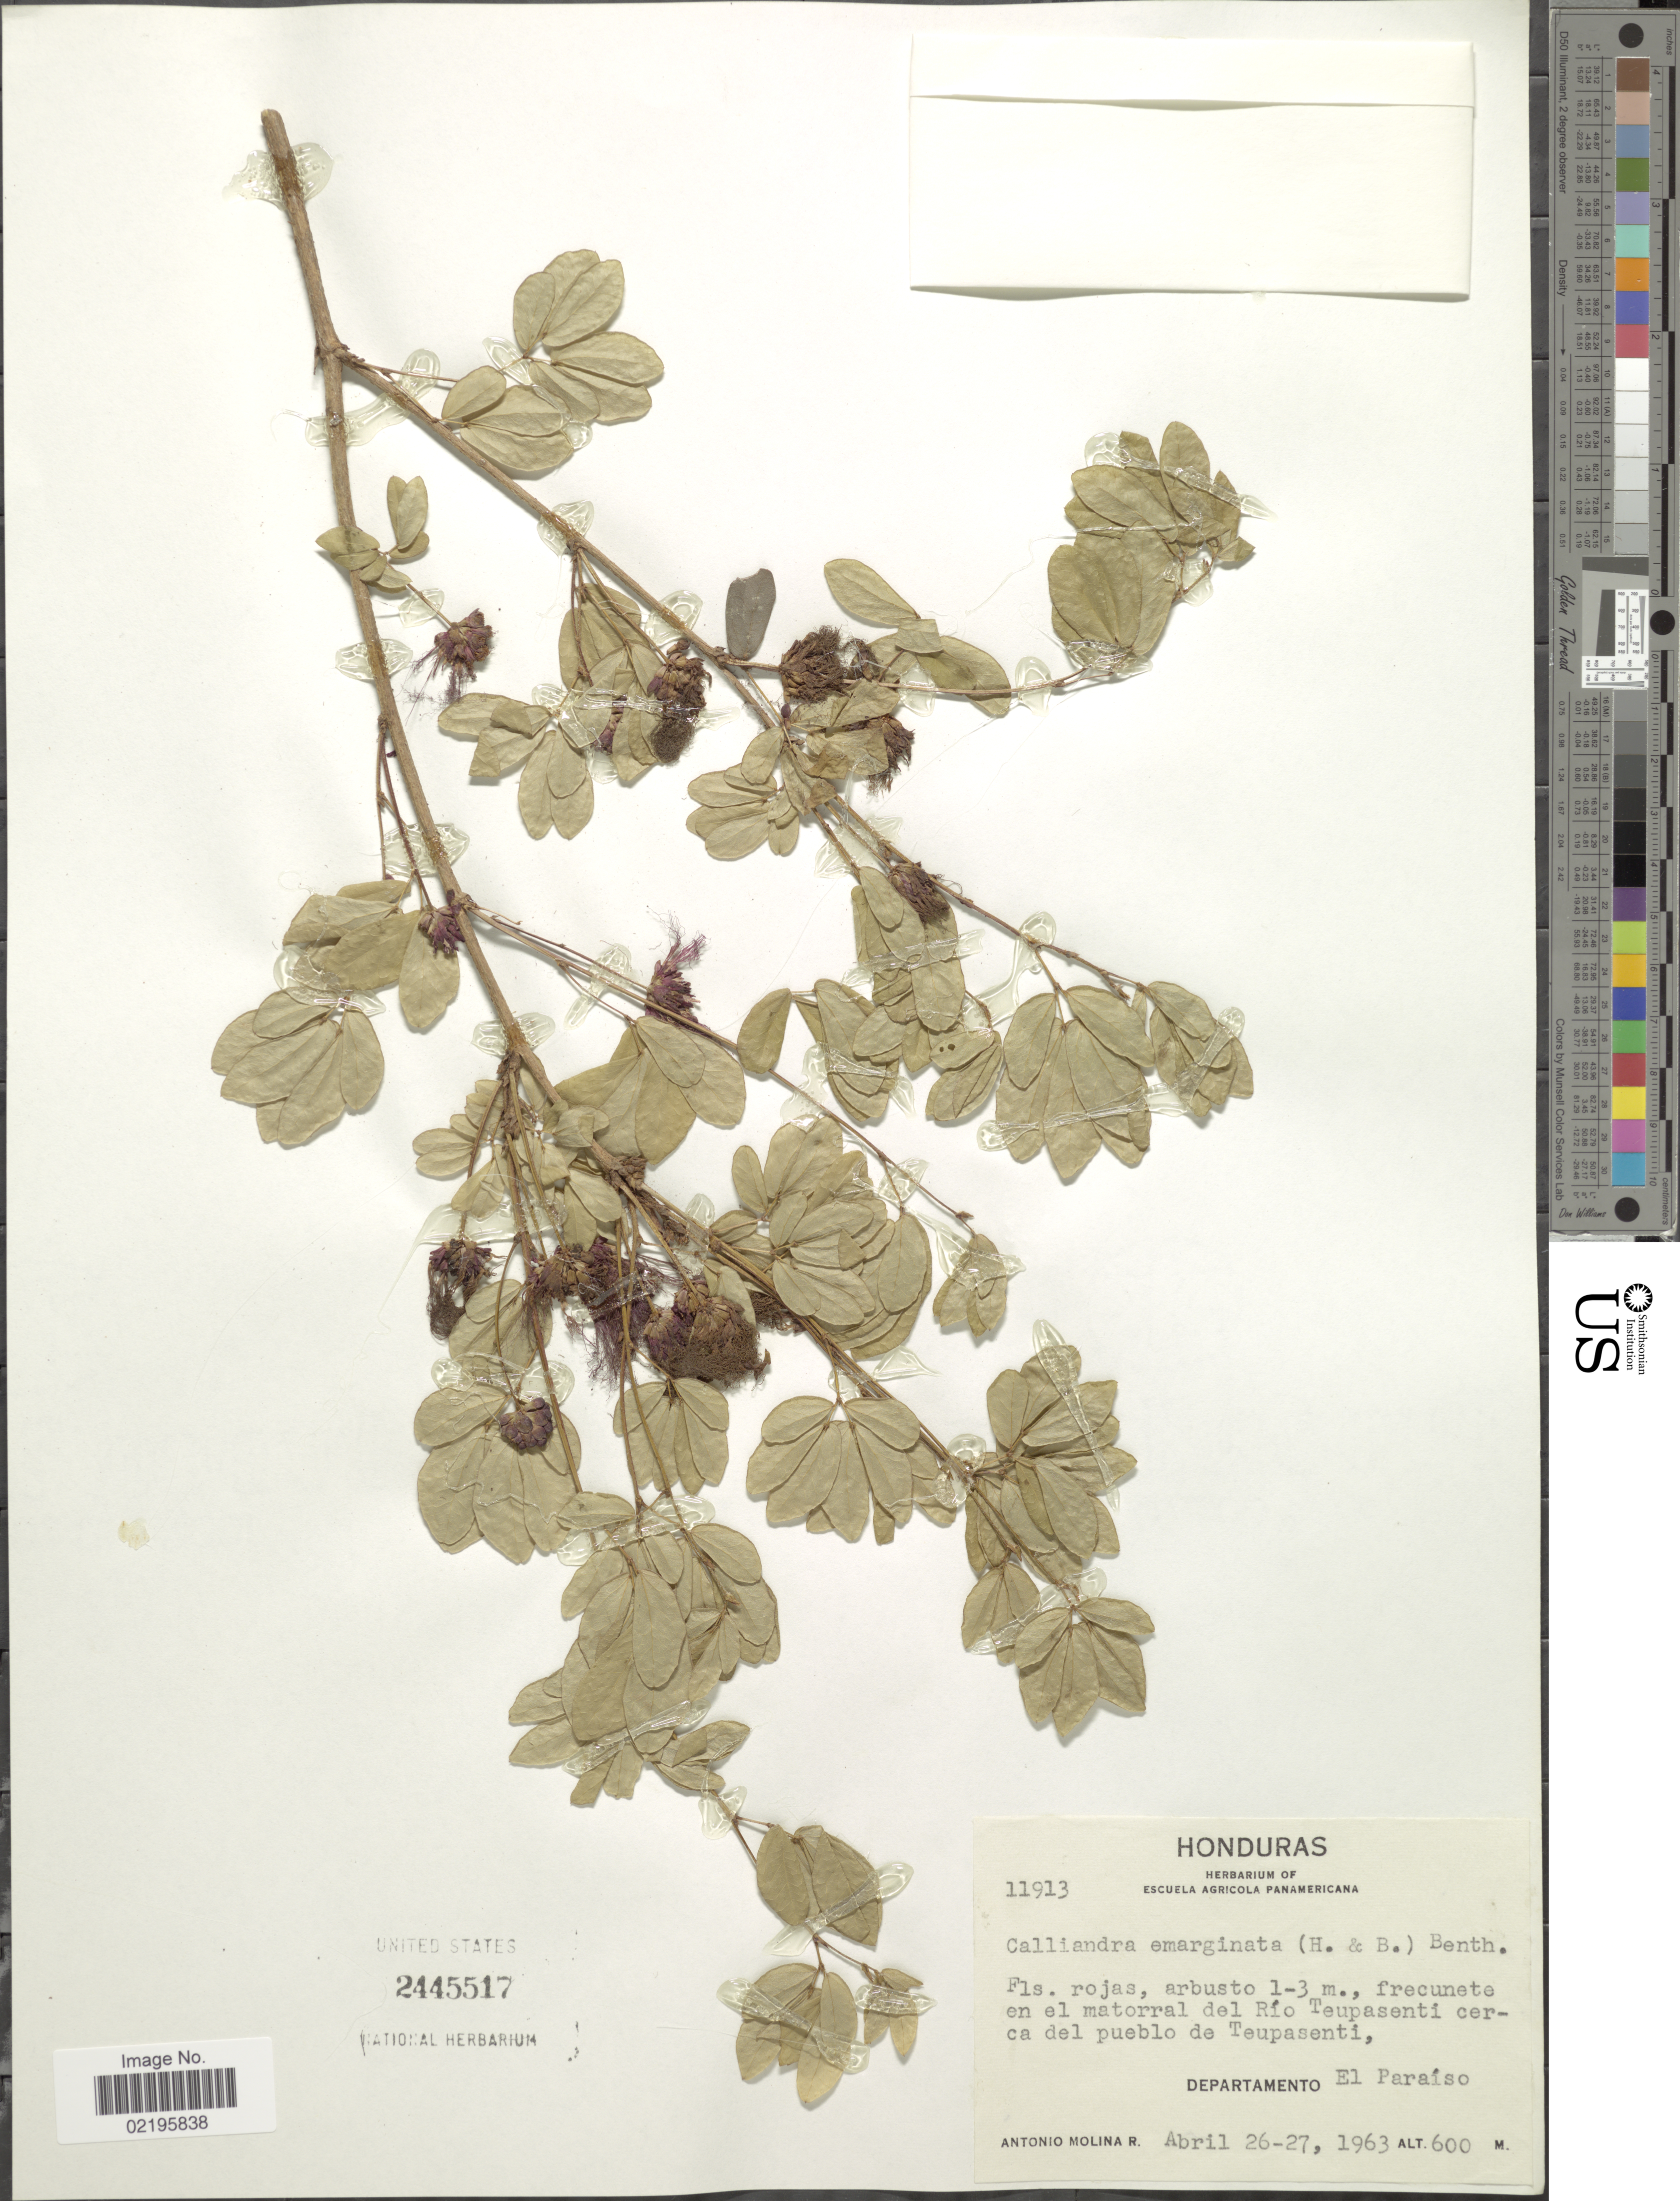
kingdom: Plantae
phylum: Tracheophyta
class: Magnoliopsida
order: Fabales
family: Fabaceae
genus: Calliandra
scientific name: Calliandra emarginata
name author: (Willd.) Benth.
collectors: A. Molina R.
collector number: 11913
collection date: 1963-04-26/1963-04-27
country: Honduras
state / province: El Paraíso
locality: Frecunete en el matorral del Rio Teupasenti cerca del pueblo de Teupasenti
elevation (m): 600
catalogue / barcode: US 2445517